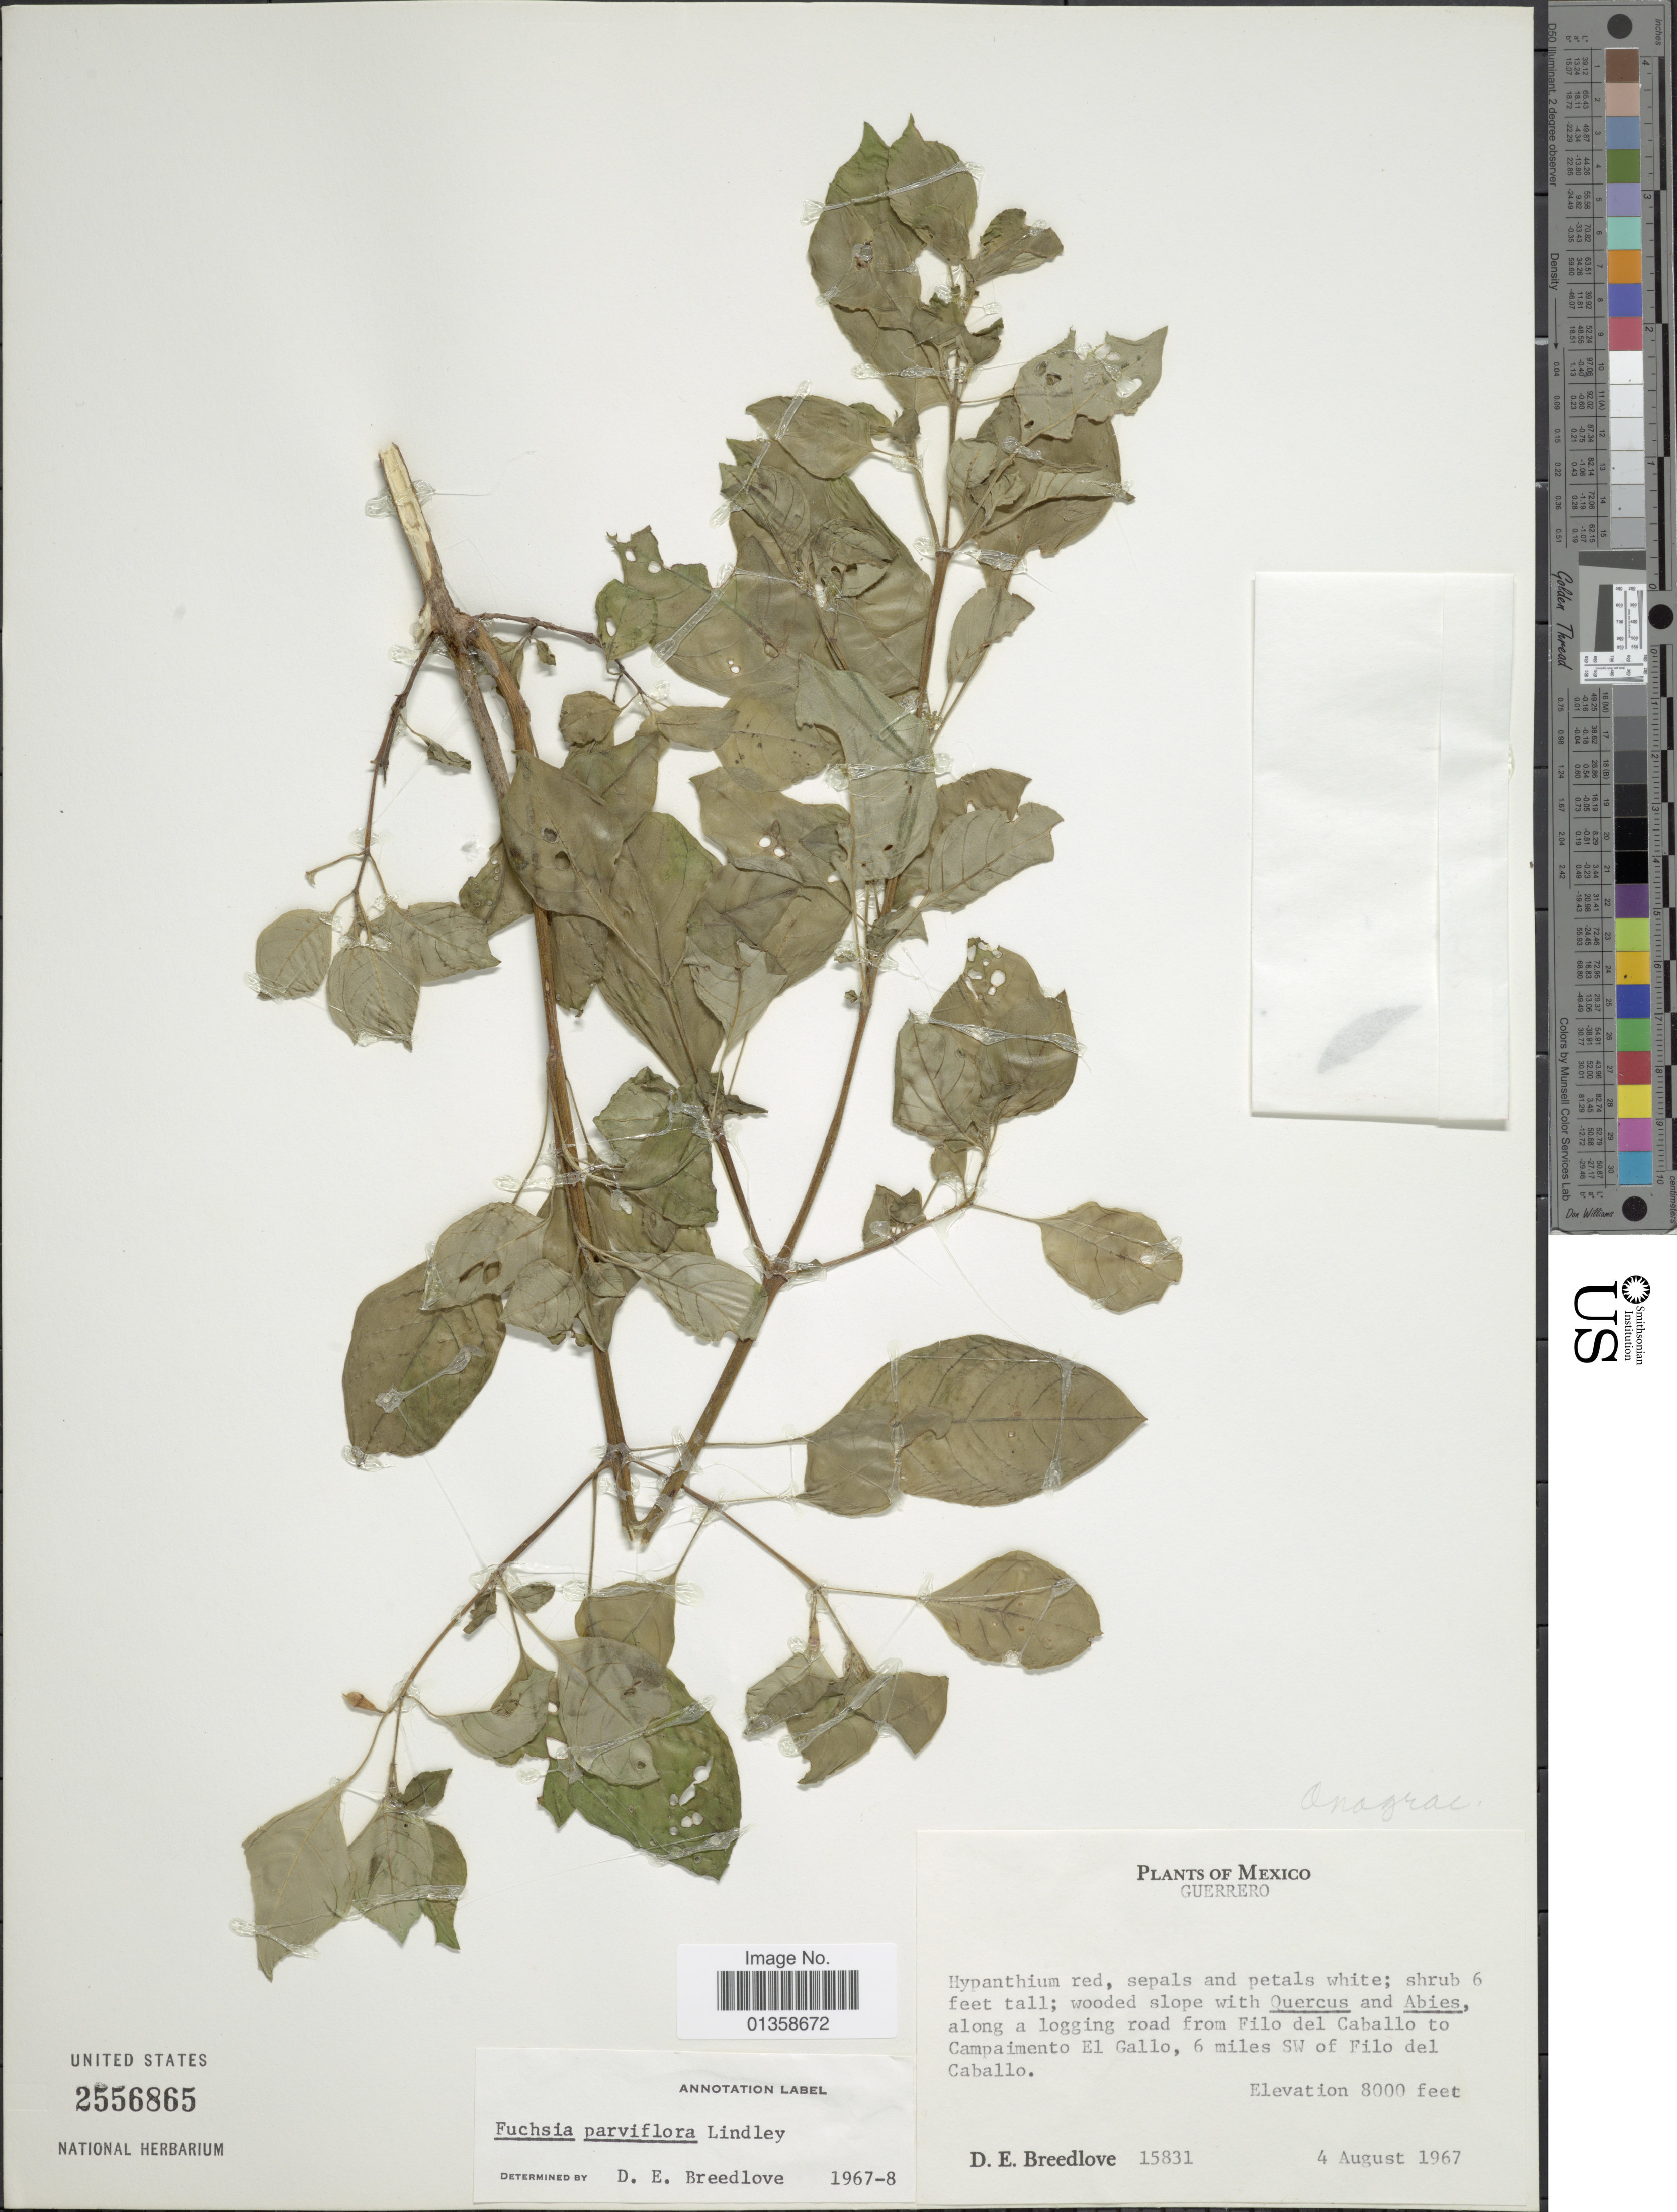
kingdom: Plantae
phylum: Tracheophyta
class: Magnoliopsida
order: Myrtales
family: Onagraceae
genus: Fuchsia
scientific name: Fuchsia cylindracea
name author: Lindl.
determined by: Wagner, W. L., (BOT), Smithsonian Institution - National Museum of Natural History (UNITED STATES)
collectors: D. E. Breedlove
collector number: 15831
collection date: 1967-08-04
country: Mexico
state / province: Guerrero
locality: Along a logging road from Filo del Caballo to Campaimento El Gallo, 6 miles SW of Filo del Caballo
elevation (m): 2438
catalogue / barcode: US 2556865